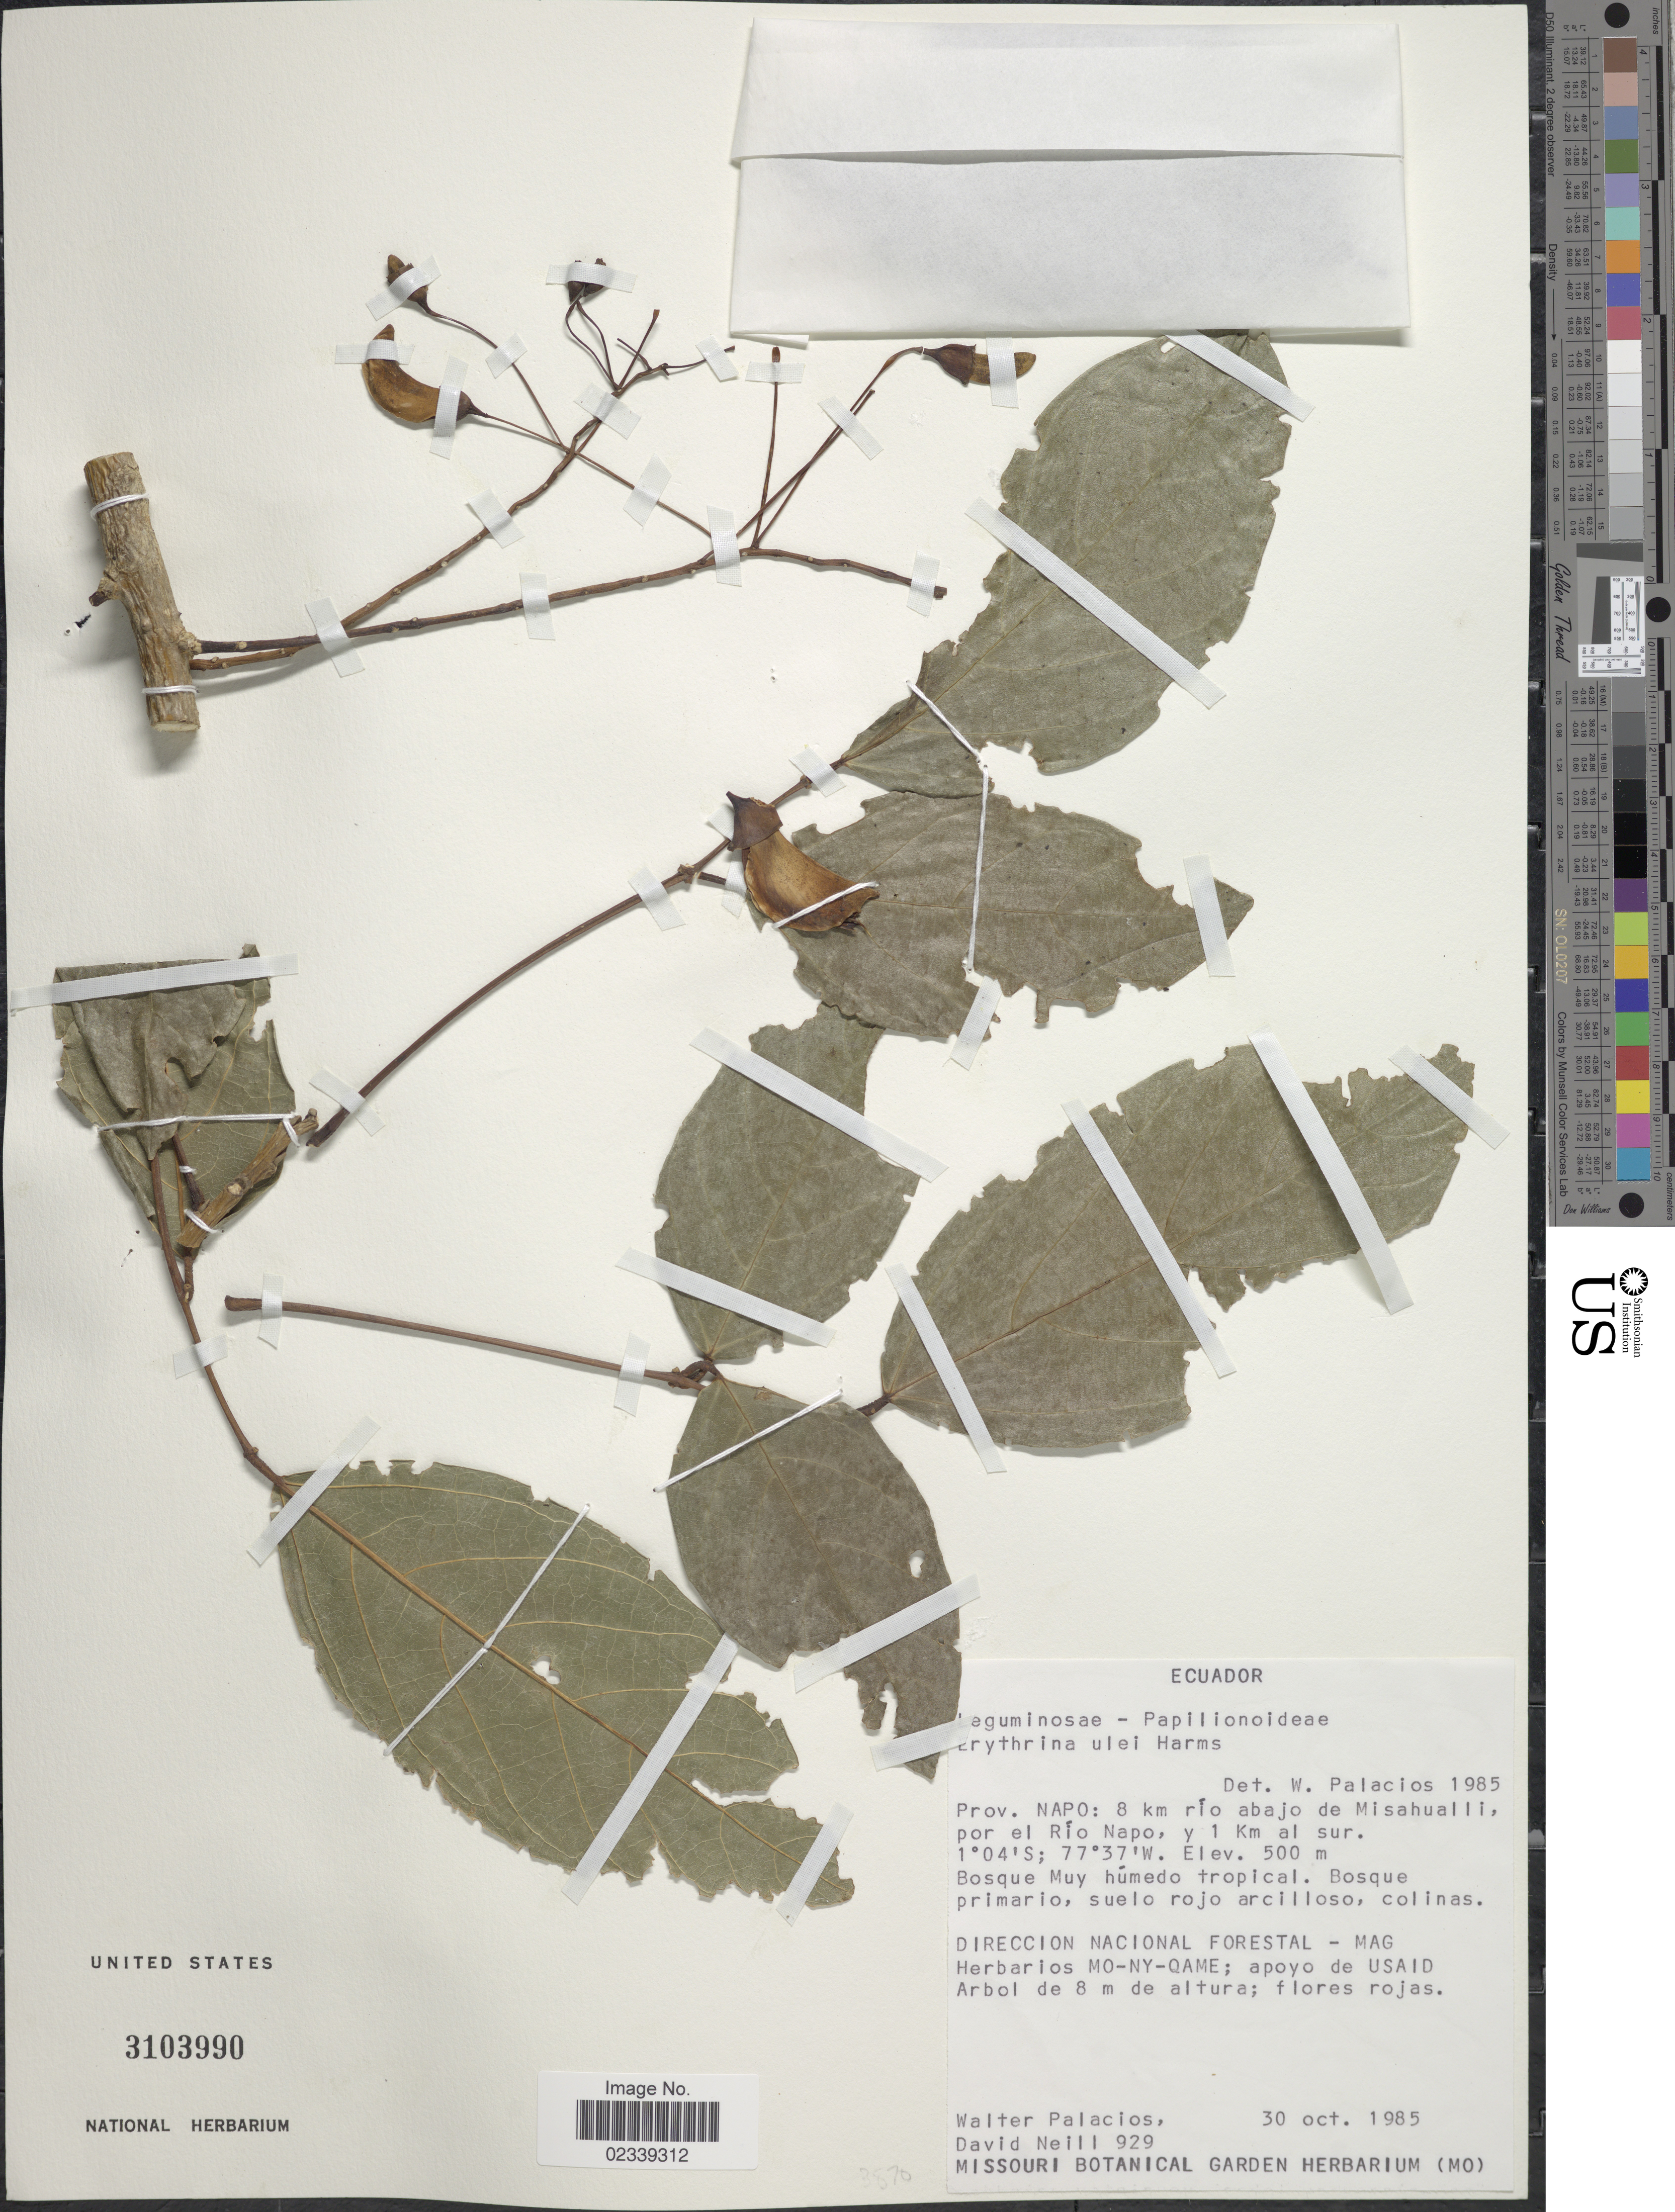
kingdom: Plantae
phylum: Tracheophyta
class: Magnoliopsida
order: Fabales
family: Fabaceae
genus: Erythrina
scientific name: Erythrina ulei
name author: Harms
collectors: W. Palacios & D. Neill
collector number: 929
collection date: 1985-10-30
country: Ecuador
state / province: Napo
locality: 8 km rio abajo de Misahualli, por el Rio Napo, y 1 Km al sur.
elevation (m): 500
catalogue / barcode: US 3103990